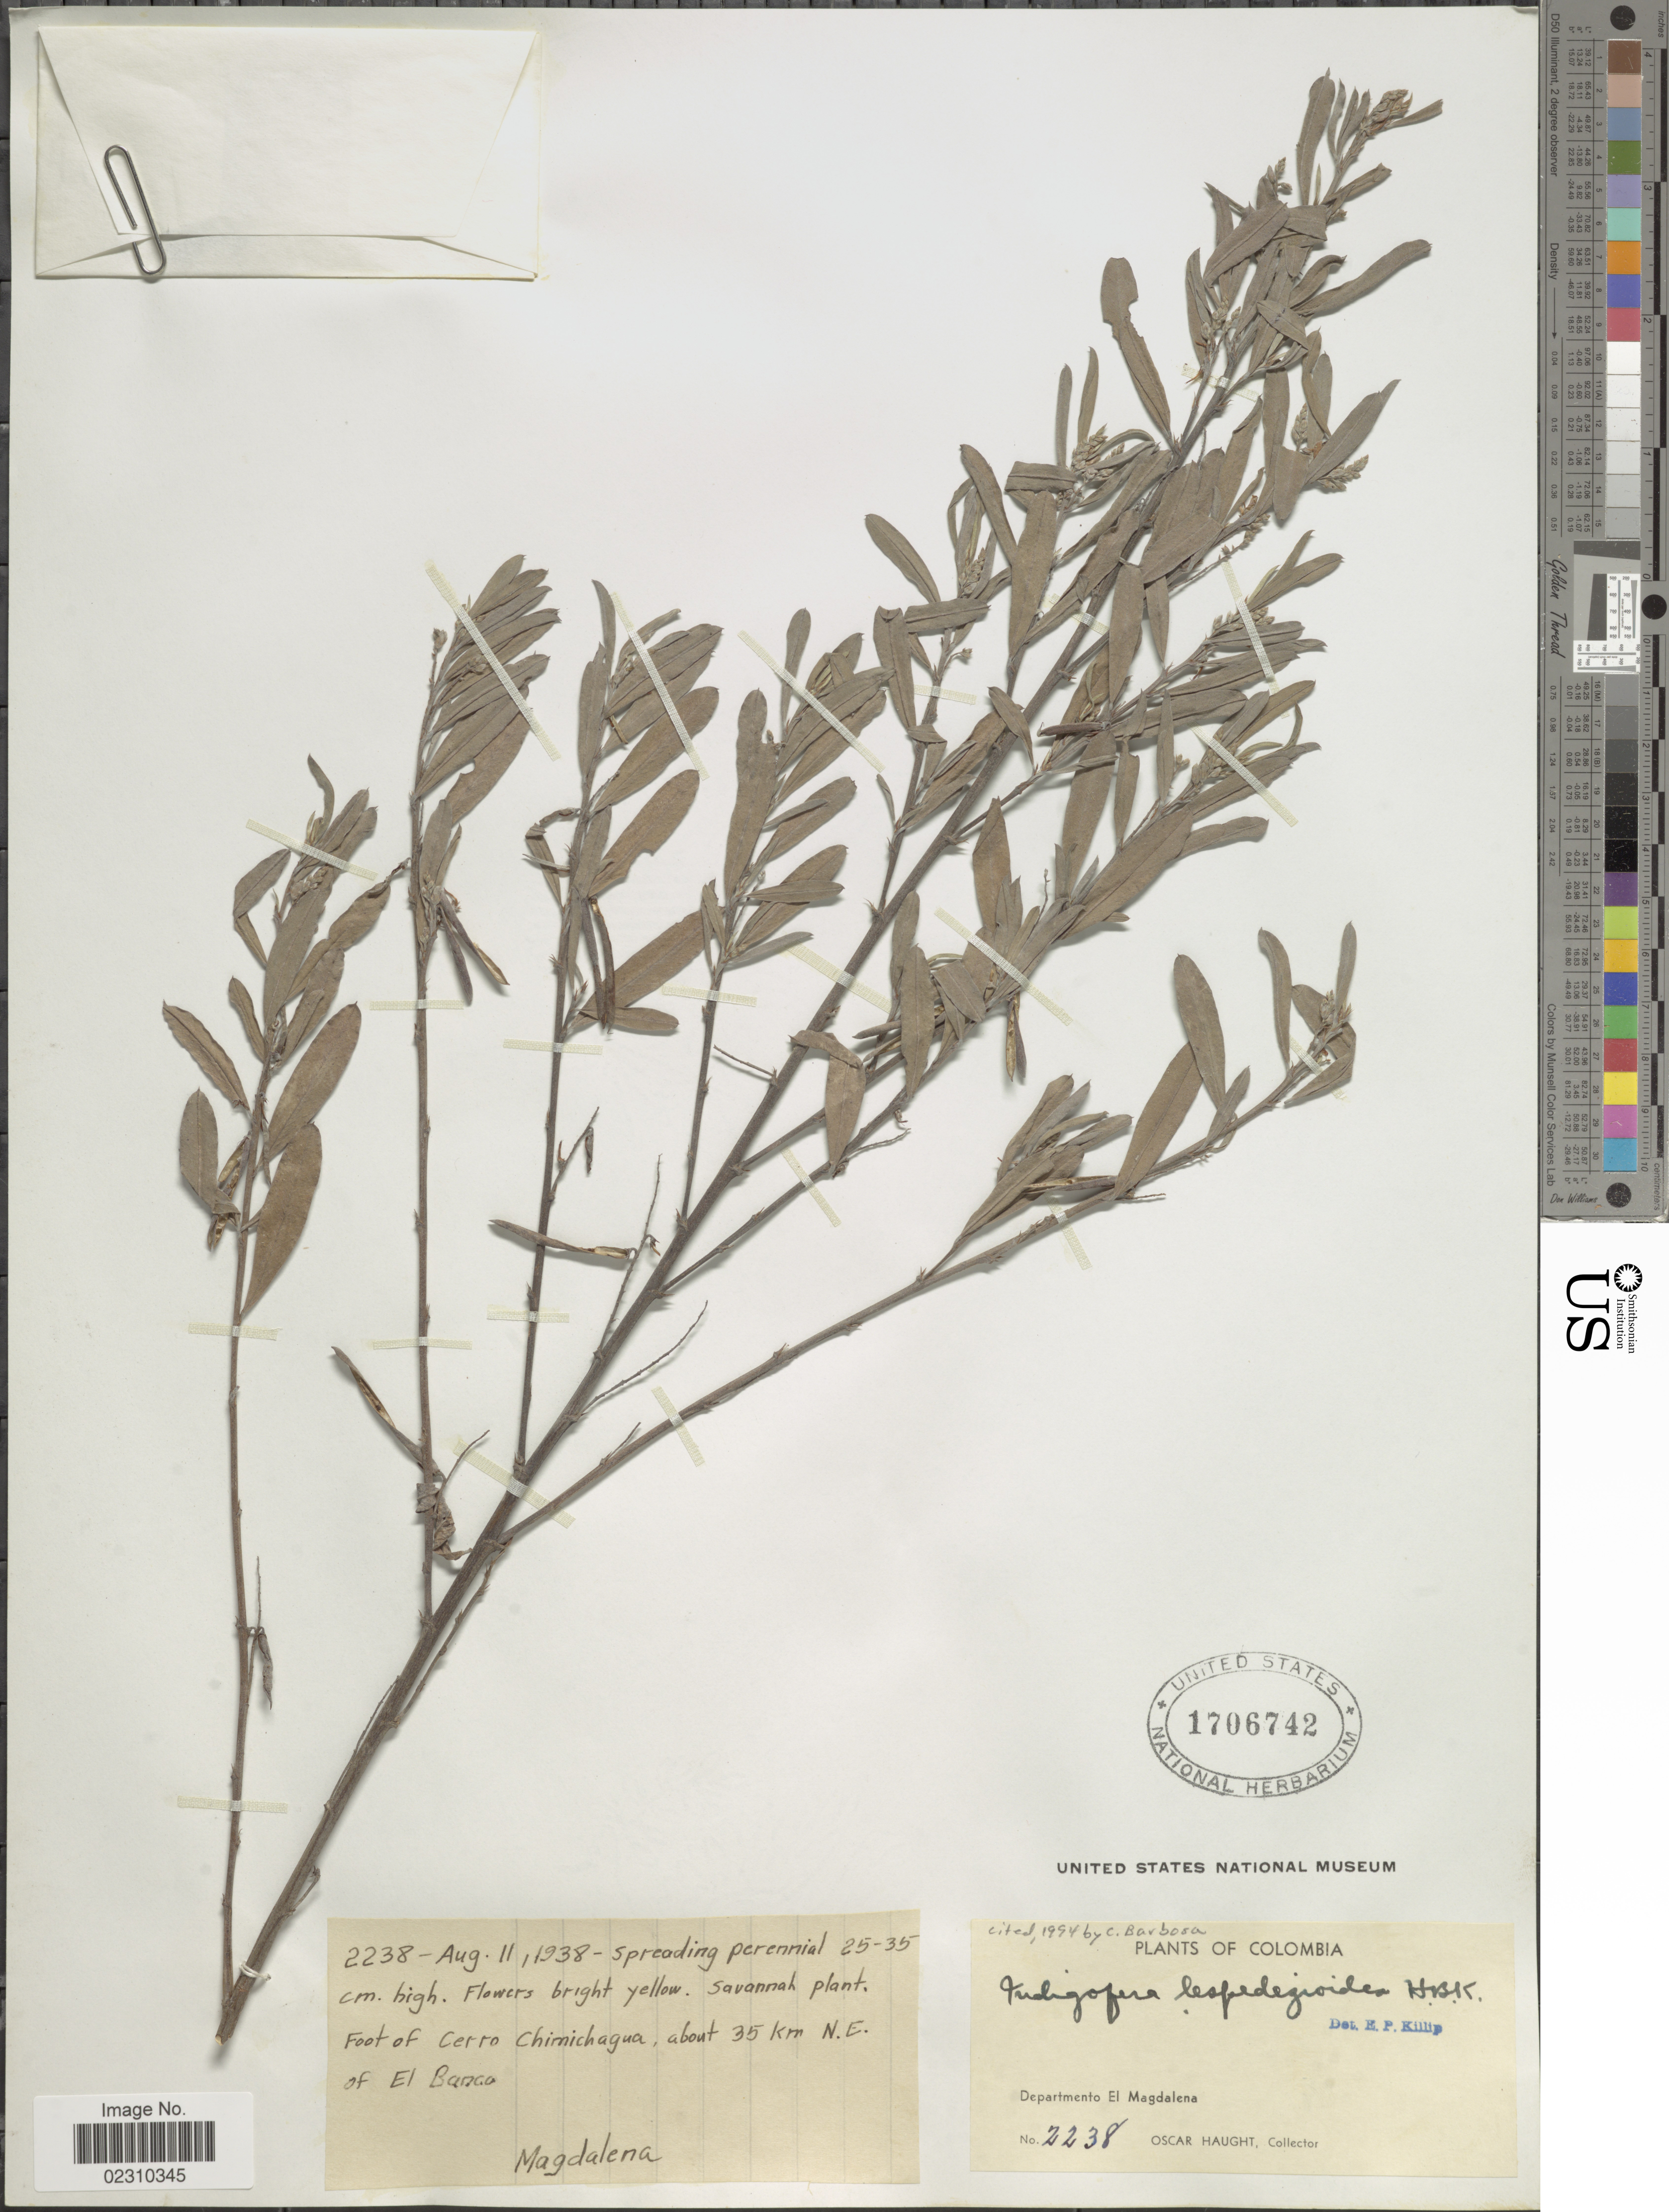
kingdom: Plantae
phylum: Tracheophyta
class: Magnoliopsida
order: Fabales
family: Fabaceae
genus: Indigofera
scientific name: Indigofera lespedezioides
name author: Kunth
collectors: O. Haught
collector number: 2238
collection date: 1938-08-11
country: Colombia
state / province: Magdalena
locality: Foot of Cerro Chimichagua, about 35 km N.E. of El Banco. Departmento El Magdalena.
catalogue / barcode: US 1706742